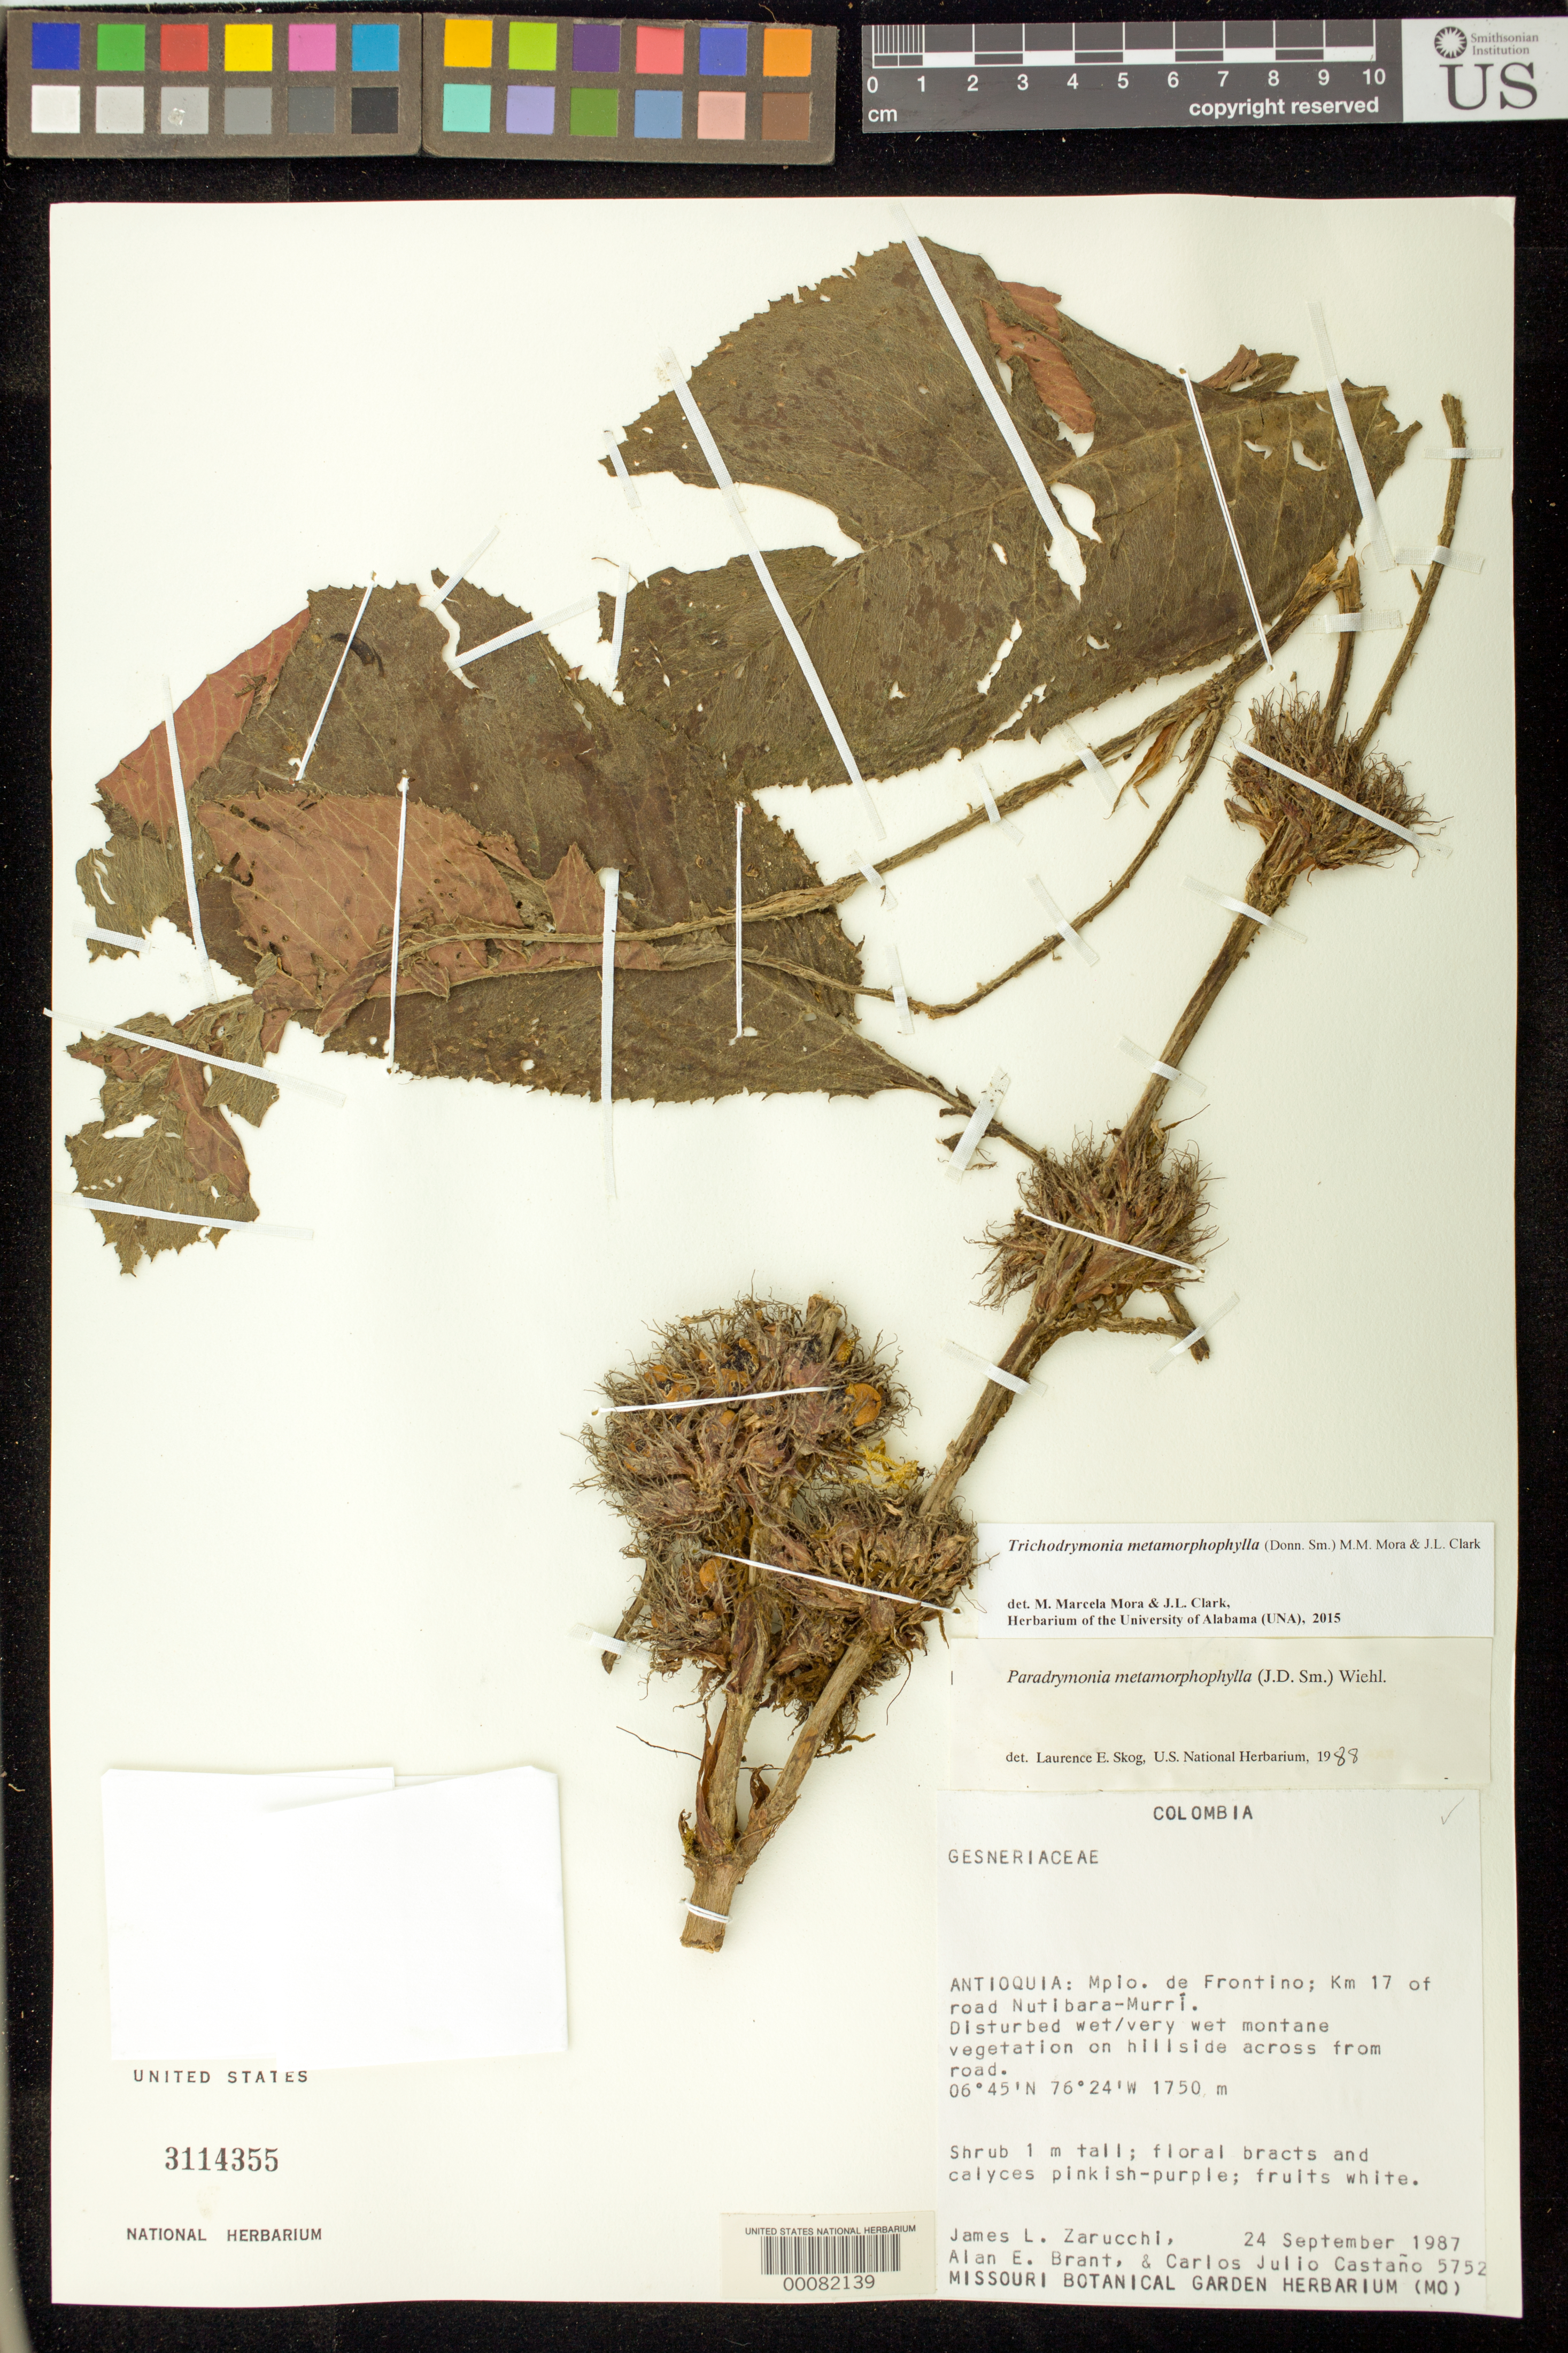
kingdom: Plantae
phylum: Tracheophyta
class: Magnoliopsida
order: Lamiales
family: Gesneriaceae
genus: Trichodrymonia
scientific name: Trichodrymonia metamorphophylla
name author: (Donn. Sm.) M.M. Mora & J.L. Clark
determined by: Mora, M. M.; Clark, J. L.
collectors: J. L. Zarucchi & et al.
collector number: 5752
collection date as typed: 24 Sep 1987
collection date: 1987-09-24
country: Colombia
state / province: Antioquia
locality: Municipality of Frontino, km 17 of Nutibara-Murri road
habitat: Disturbed wet/very wet montane vegetation on hillside across rd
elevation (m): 1750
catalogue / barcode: US 3114355